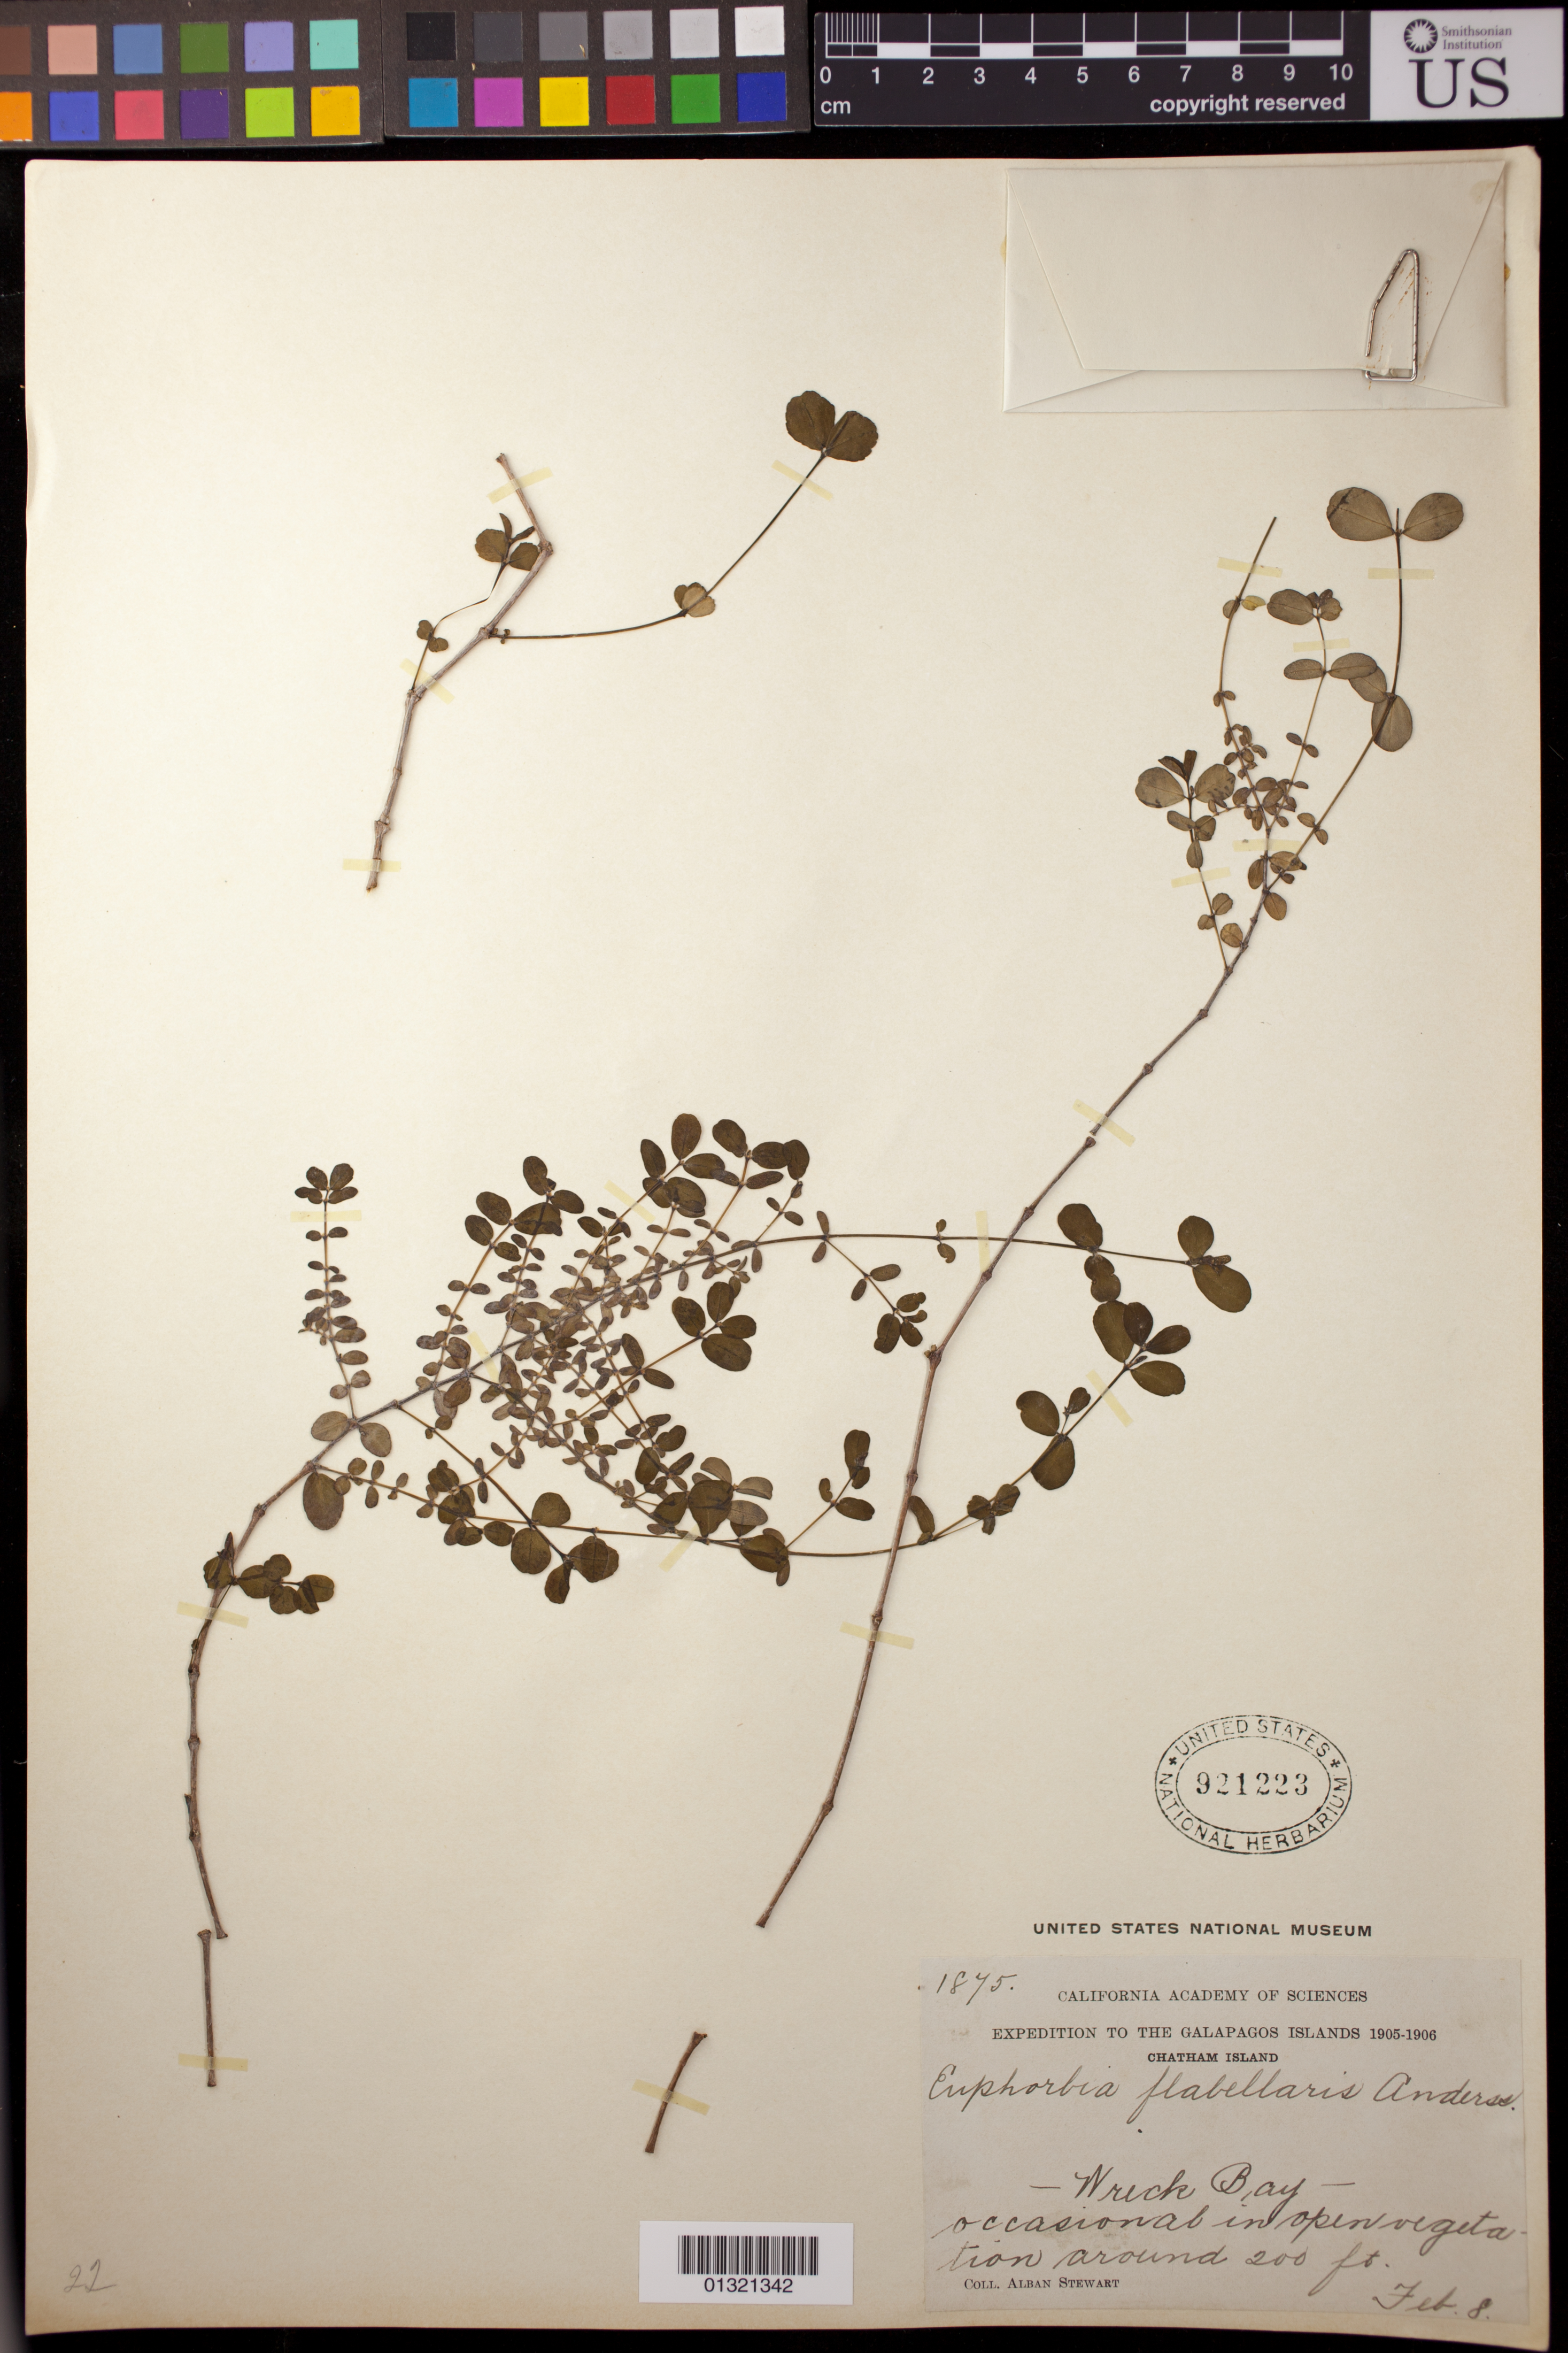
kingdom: Plantae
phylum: Tracheophyta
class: Magnoliopsida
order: Malpighiales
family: Euphorbiaceae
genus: Euphorbia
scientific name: Euphorbia recurva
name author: Hook. f.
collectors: A. Stewart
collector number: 1875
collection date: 1906-02-08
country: Ecuador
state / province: Colón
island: San Cristóbal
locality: Chatham Island, Wreck Bay [Bahía Baquerizo Moreno]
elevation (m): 61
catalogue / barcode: US 921223